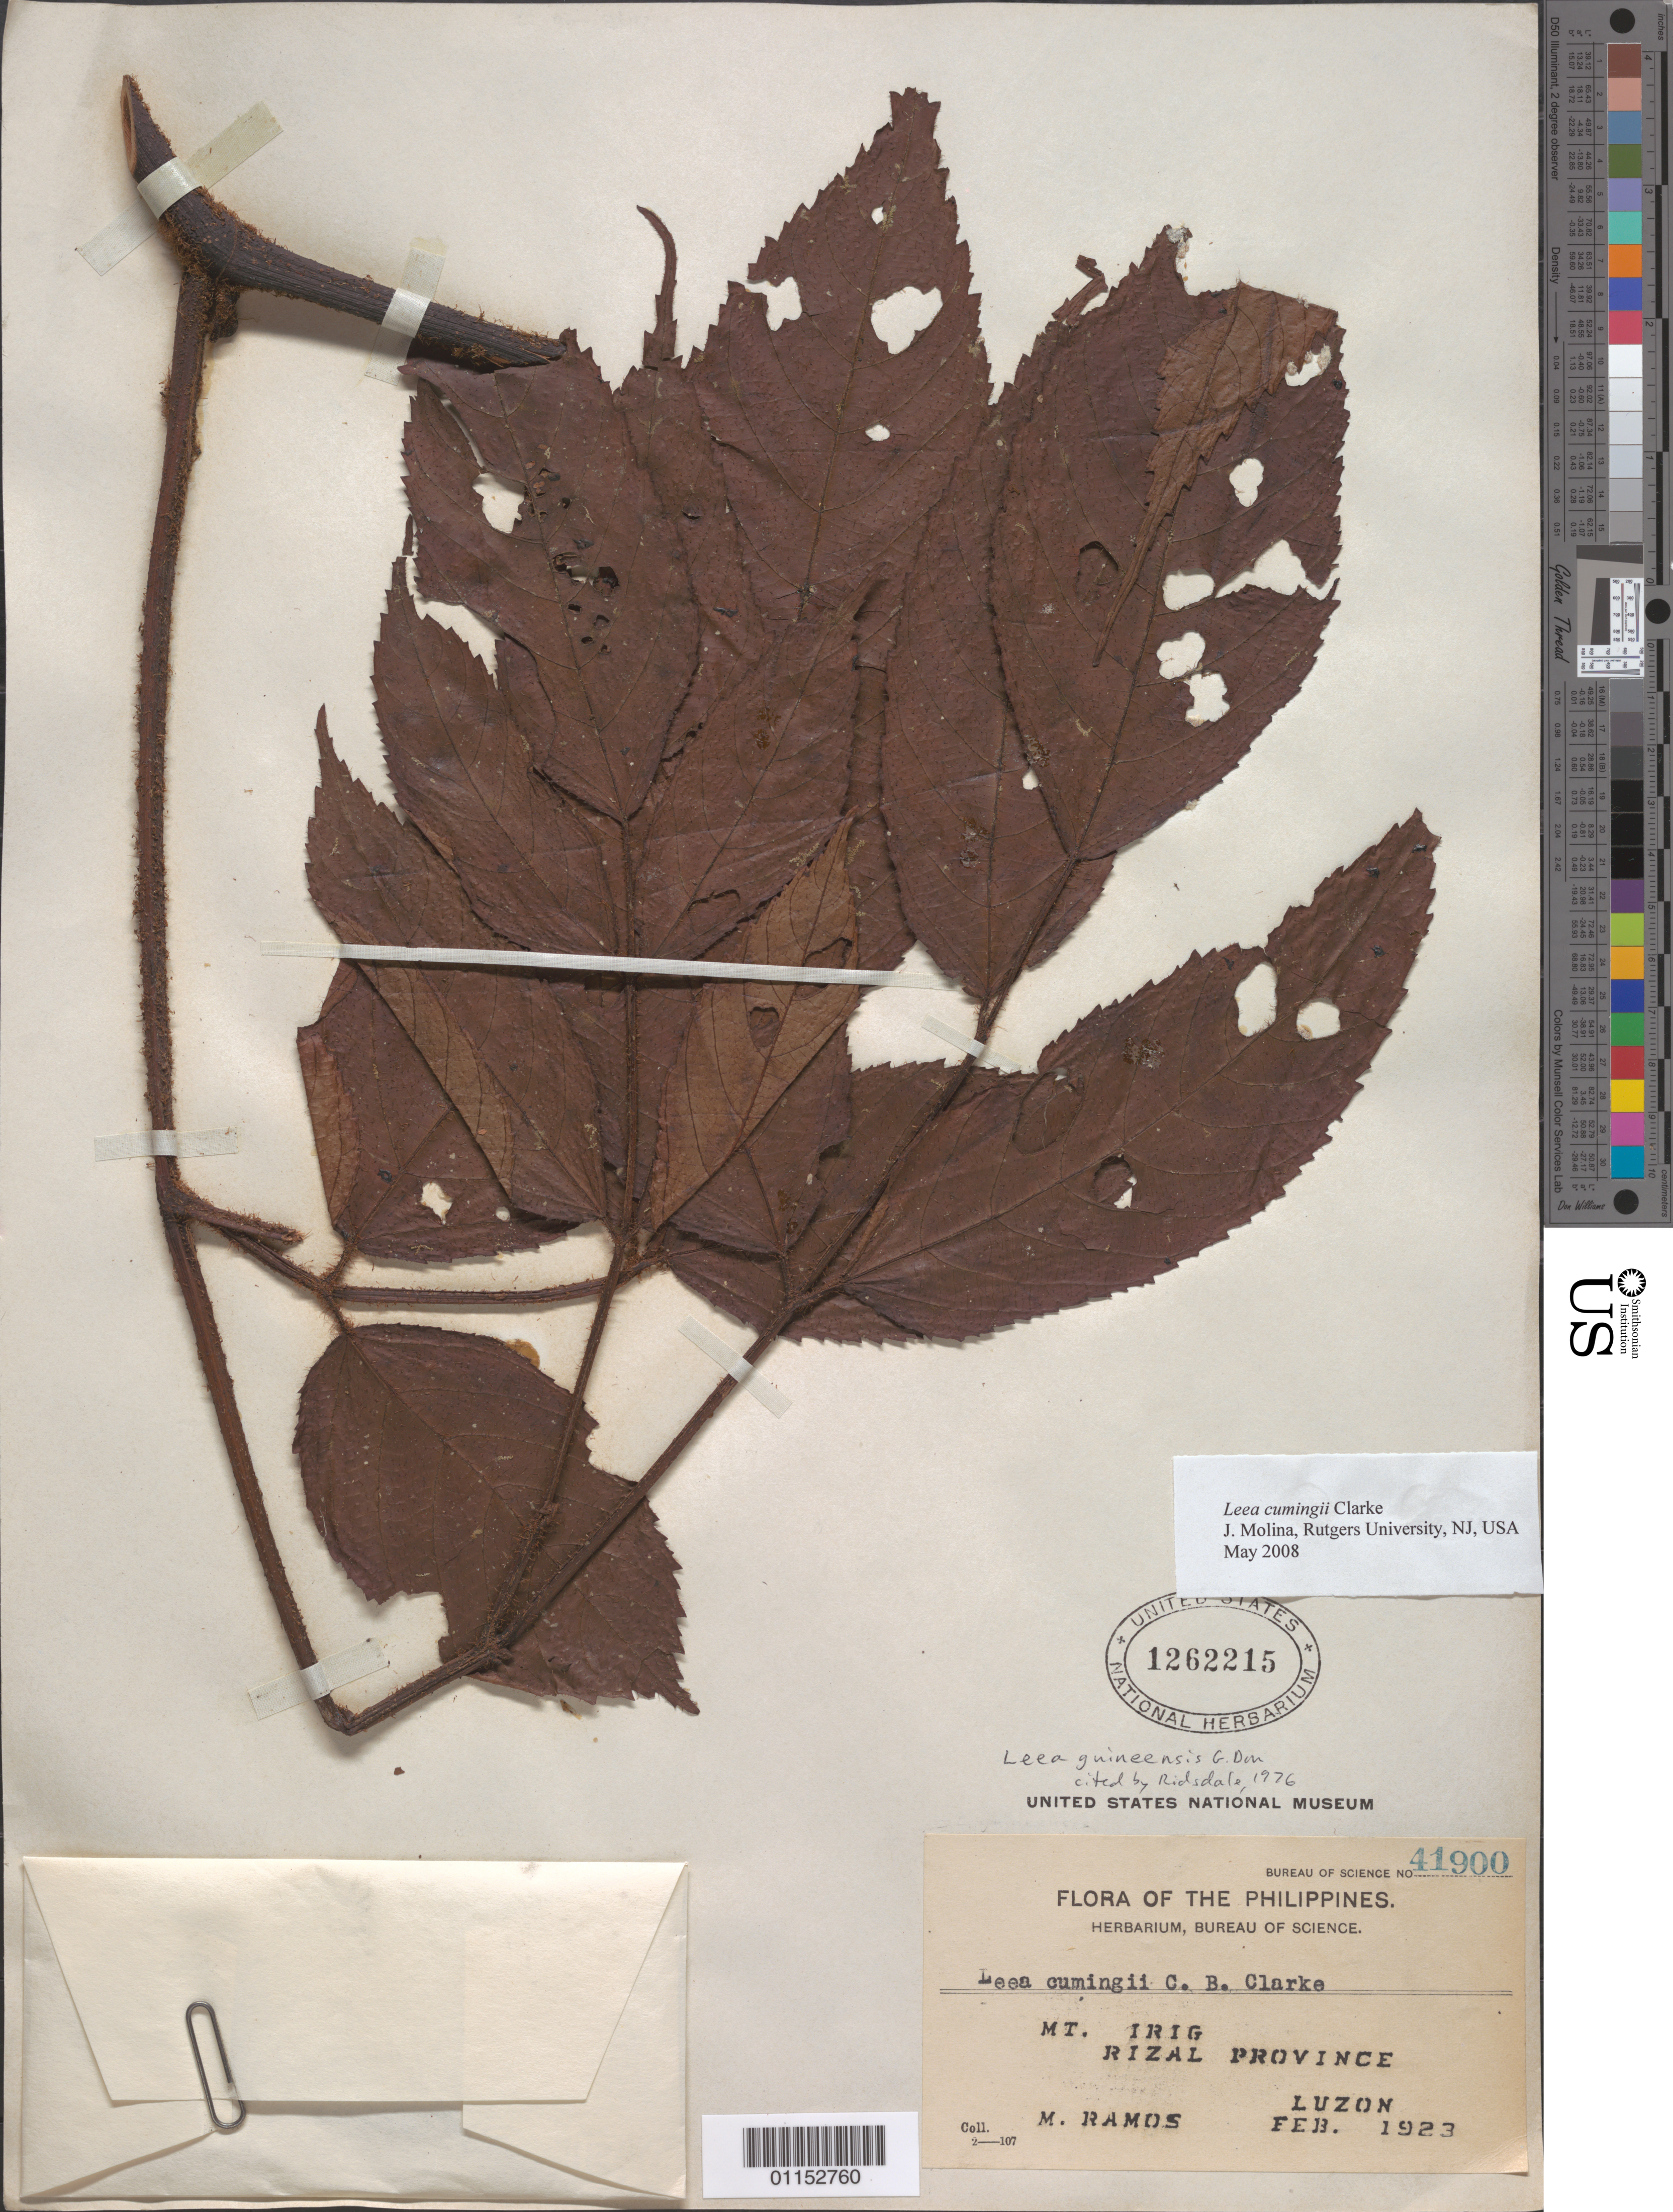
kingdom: Plantae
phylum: Tracheophyta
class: Magnoliopsida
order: Vitales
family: Vitaceae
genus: Leea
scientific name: Leea congesta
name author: Elmer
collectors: M. Ramos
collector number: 41900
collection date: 1923-02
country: Philippines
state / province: Calabarzon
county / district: Rizal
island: Luzon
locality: Mt Irig, Luzon.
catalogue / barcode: US 1262215